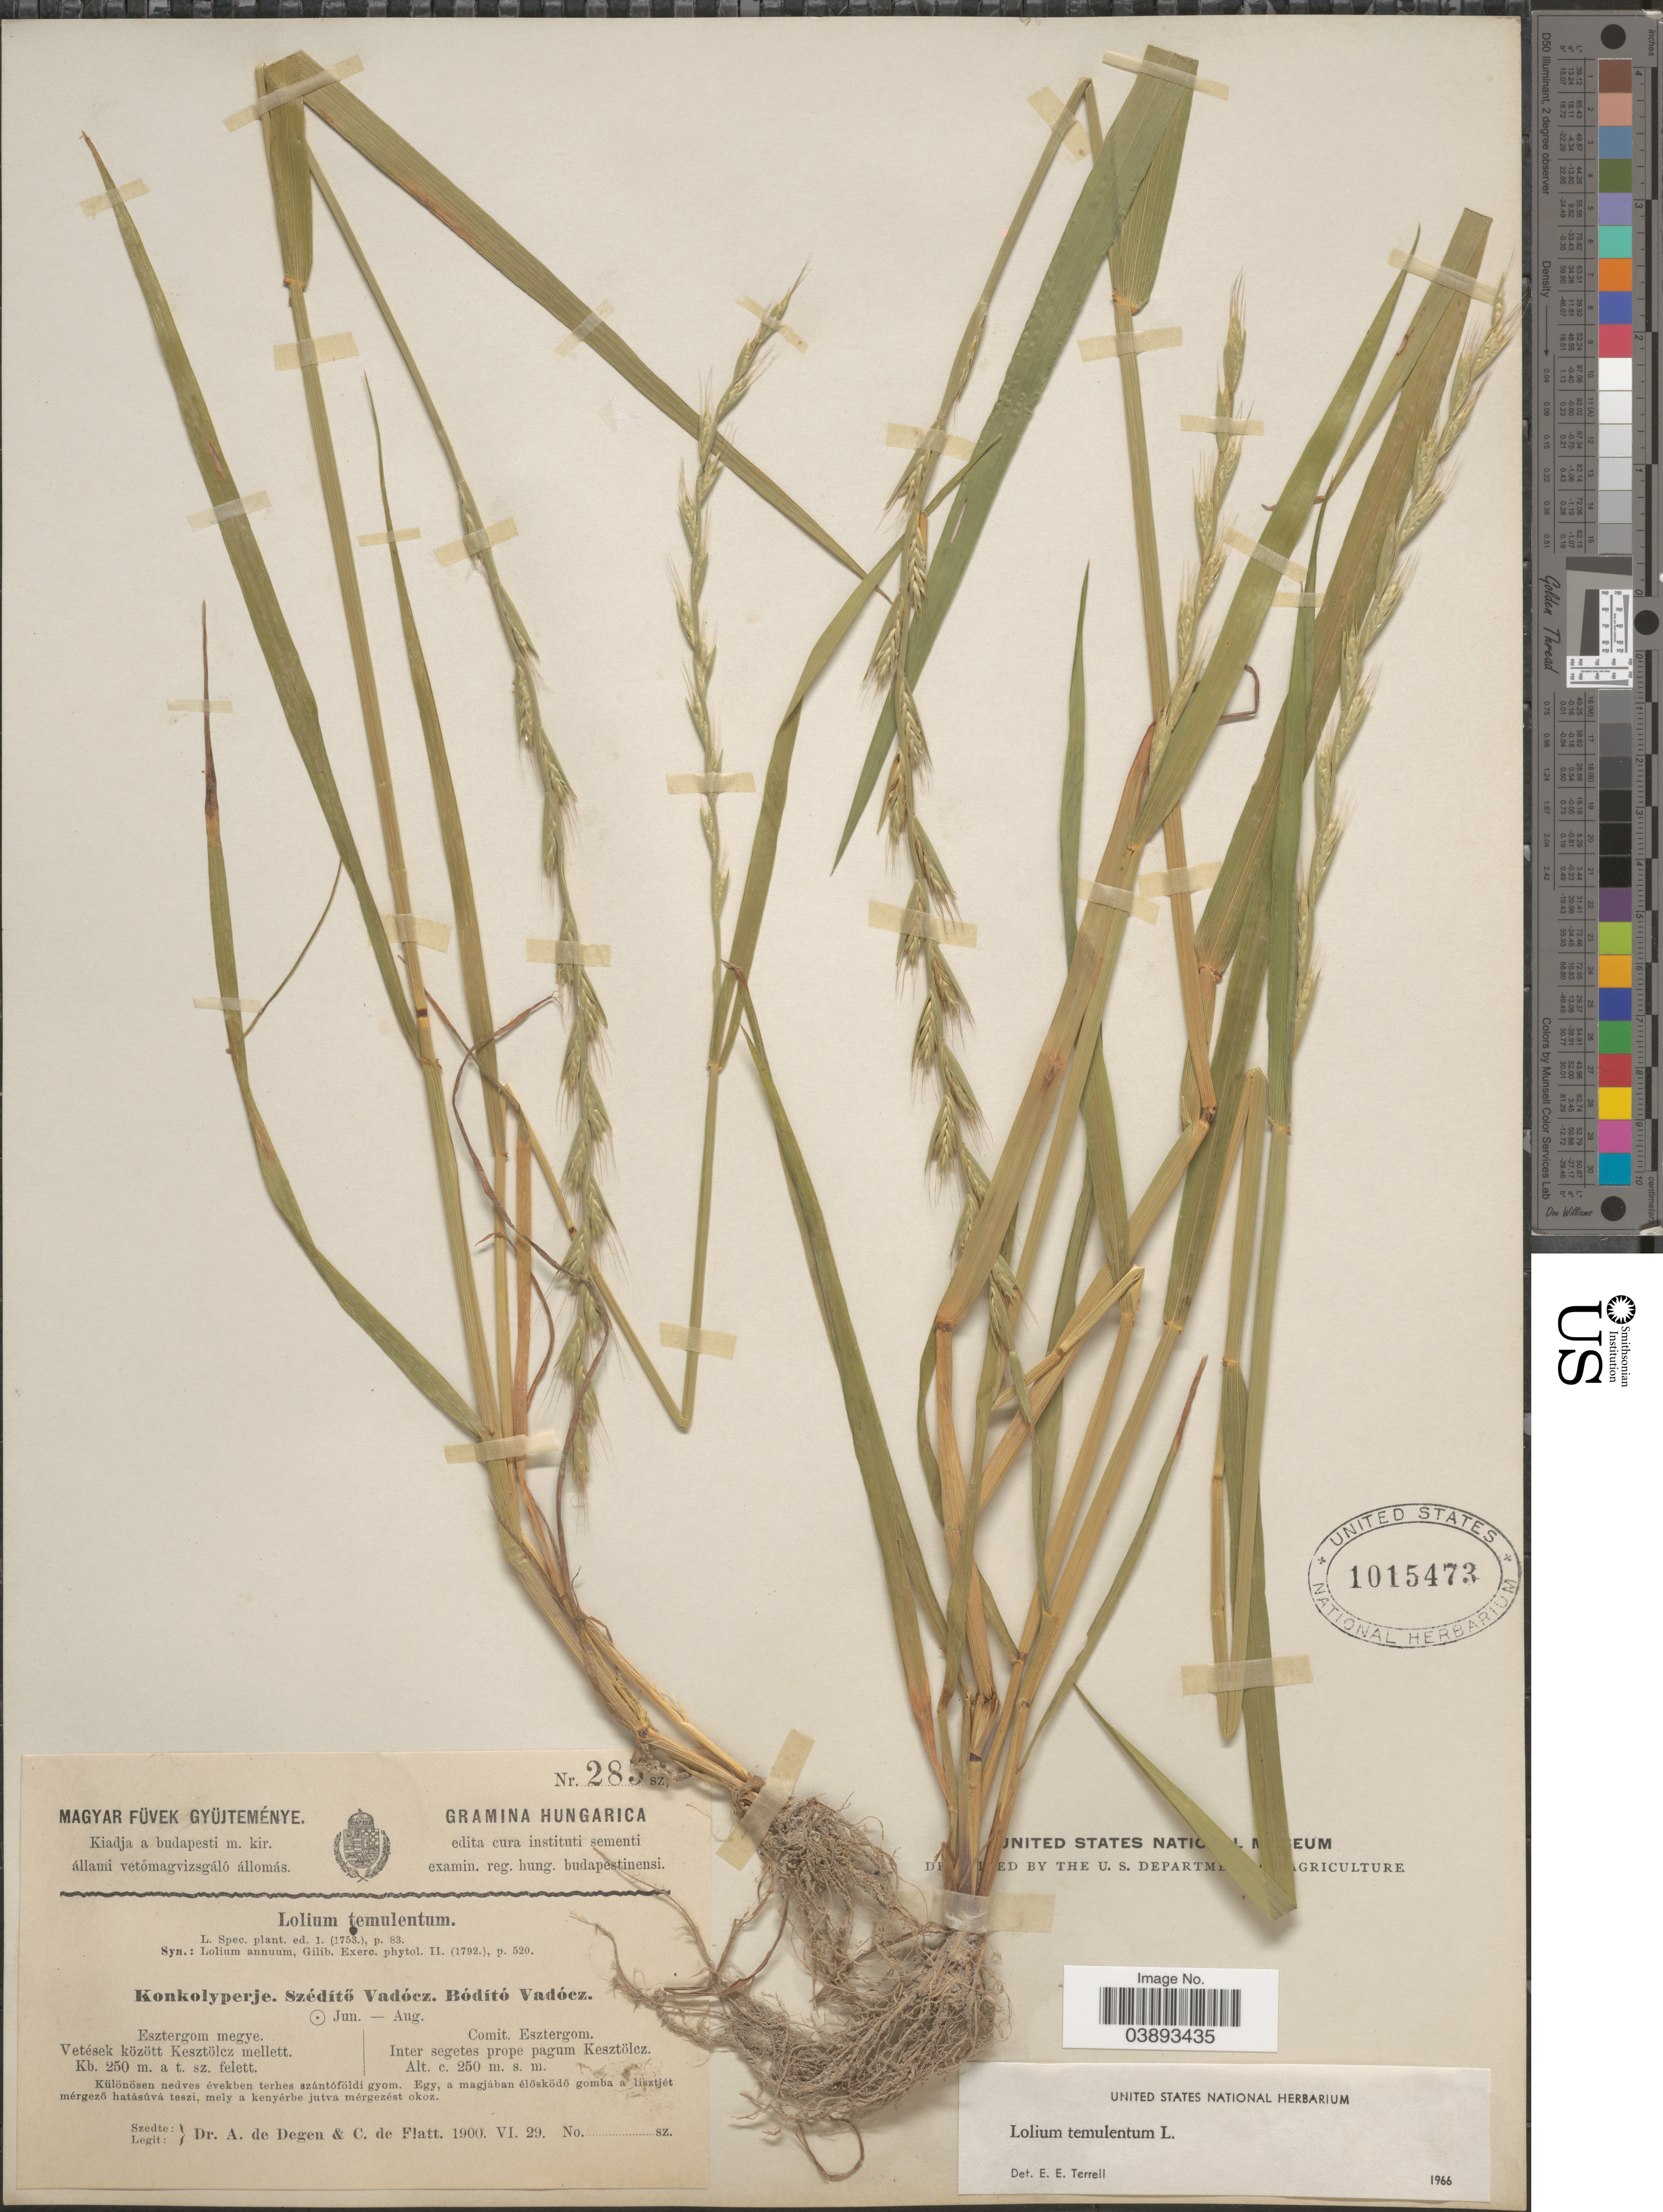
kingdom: Plantae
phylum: Tracheophyta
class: Liliopsida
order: Poales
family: Poaceae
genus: Lolium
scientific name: Lolium temulentum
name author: L.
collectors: A. Degen & C. de Flatt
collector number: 285*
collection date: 1900-06-29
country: Hungary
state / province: Komárom-Esztergom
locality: Comit. Esztergom. Inter segetes prope pagum Kesztölcz.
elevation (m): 250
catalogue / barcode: US 1015473